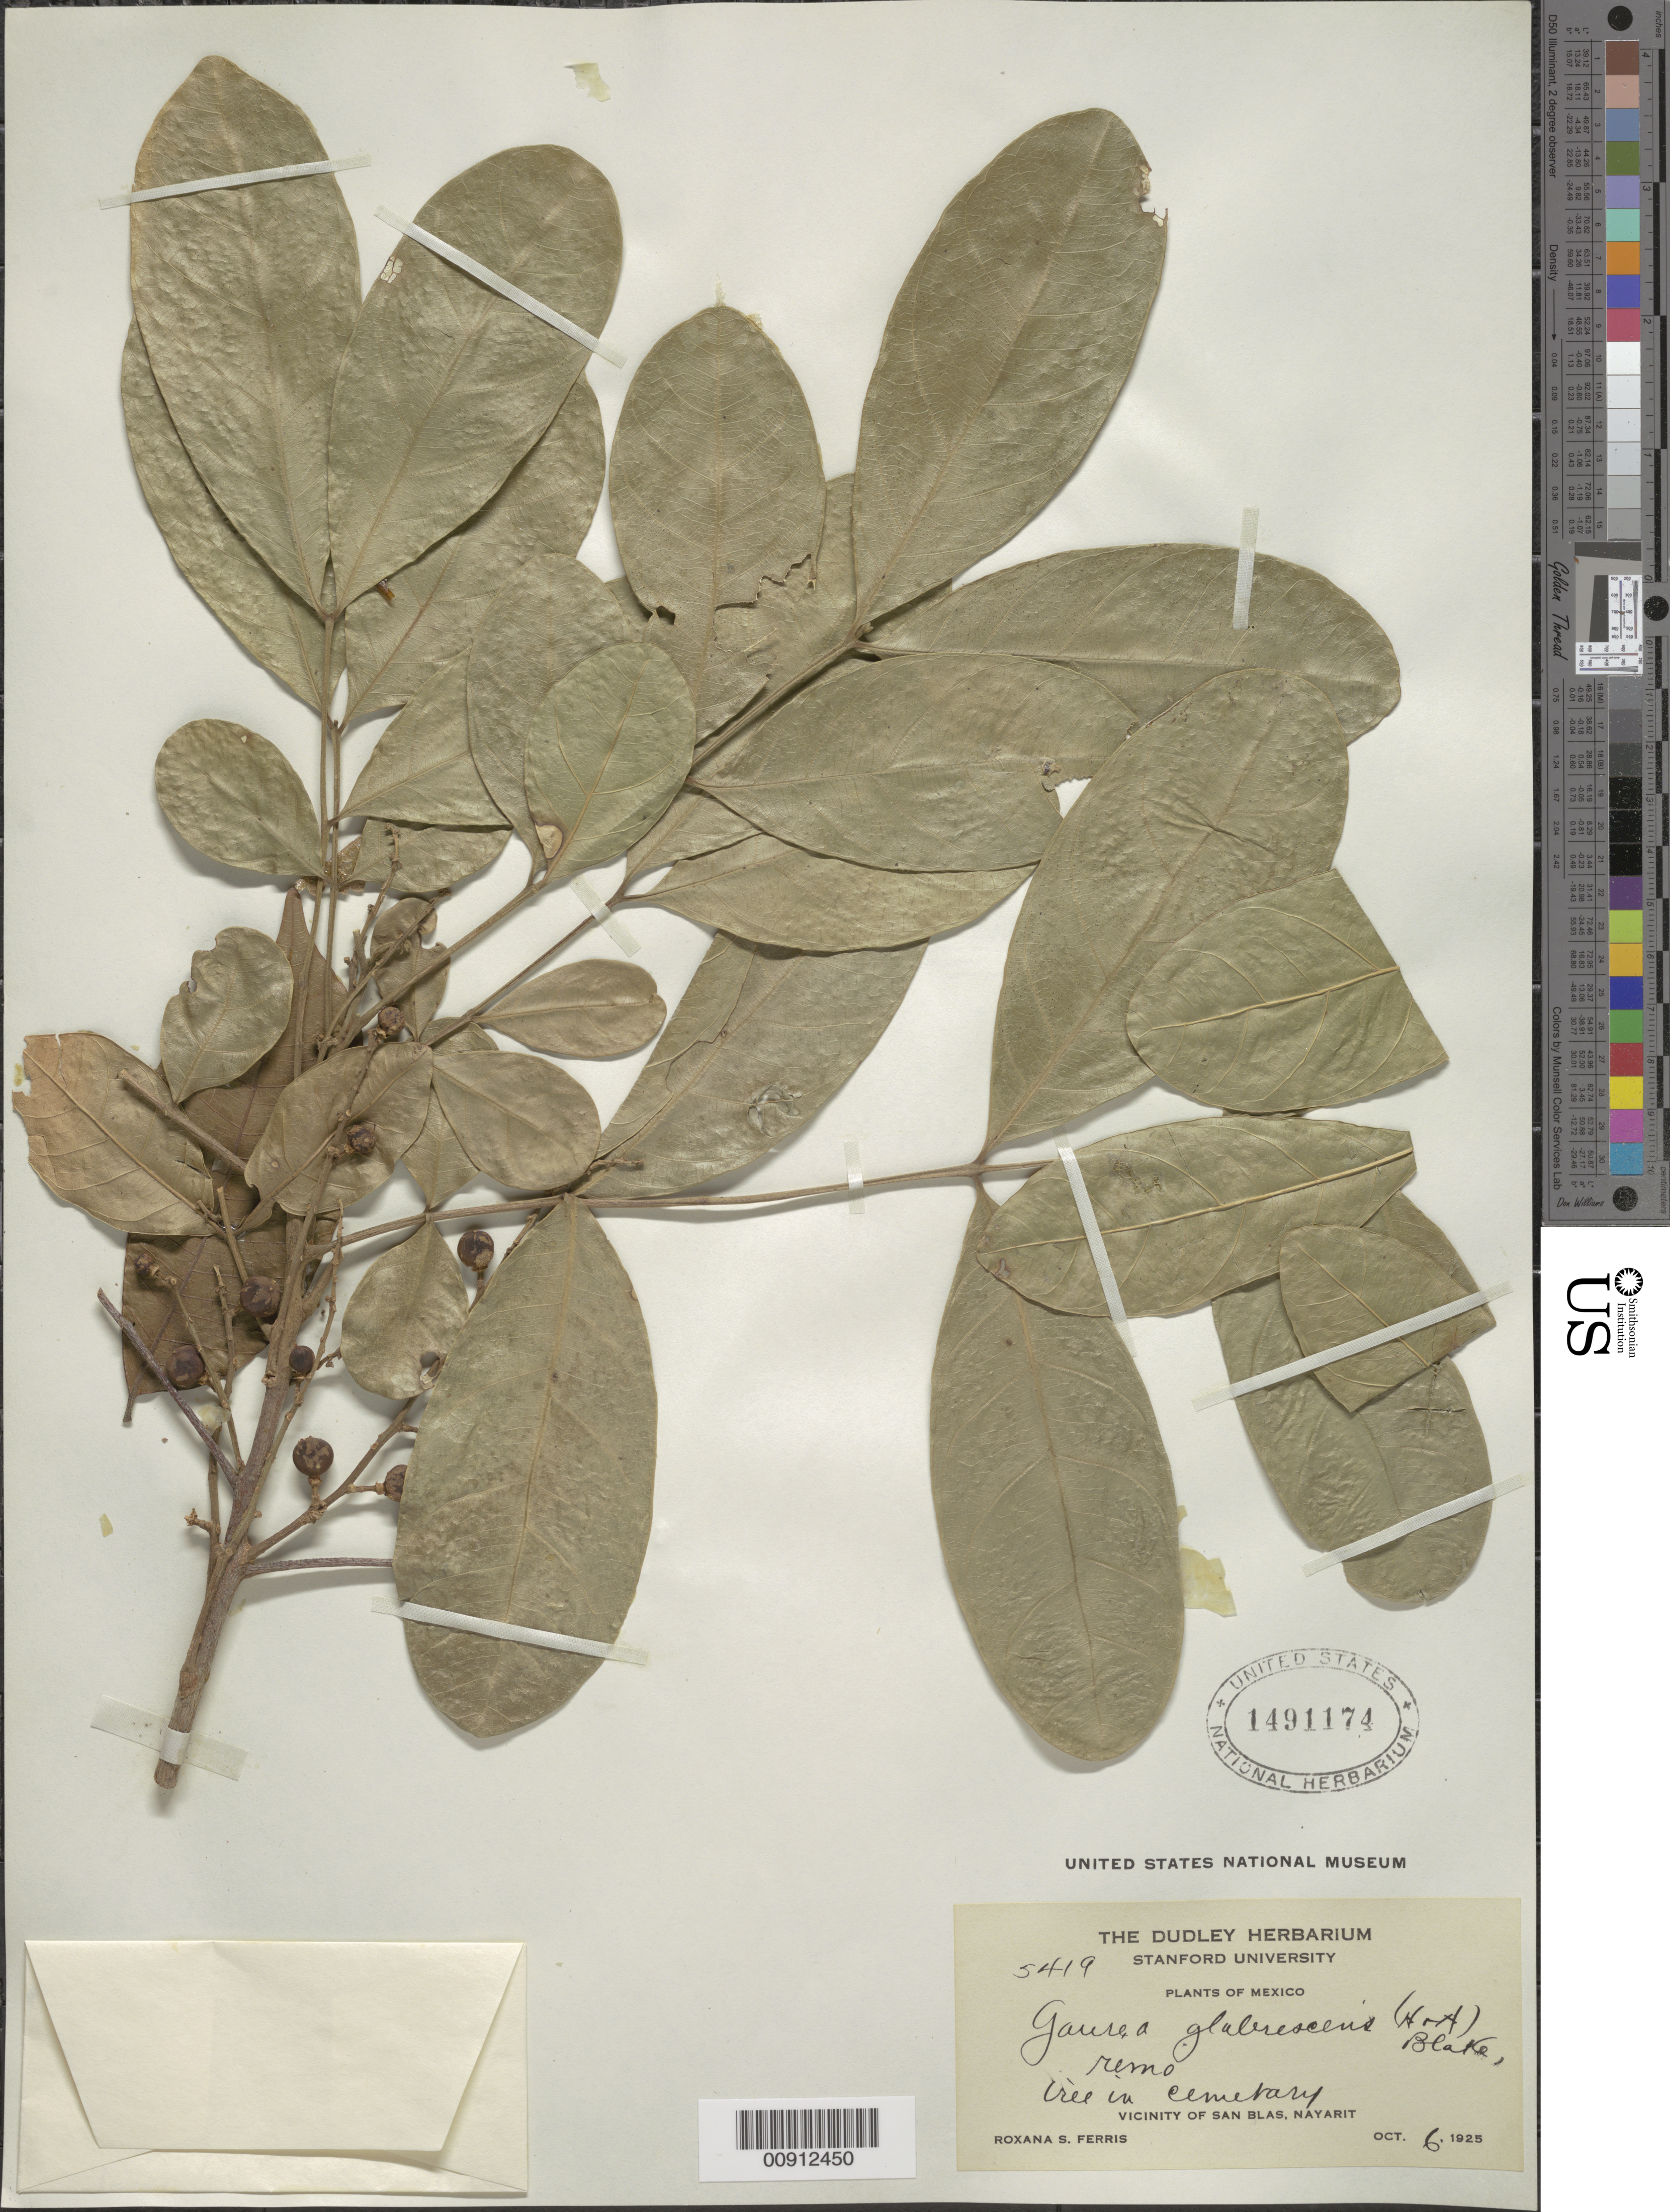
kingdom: Plantae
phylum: Tracheophyta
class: Magnoliopsida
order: Sapindales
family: Meliaceae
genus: Guarea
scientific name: Guarea glabrescens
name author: (Hook.) S.F. Blake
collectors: R. S. Ferris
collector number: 5419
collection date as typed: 06 Oct 1925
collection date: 1925-10-06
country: Mexico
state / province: Nayarit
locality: In cemetery. Vicinity of San Blas, Nayarit.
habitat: In cementery.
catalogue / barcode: US 1491174